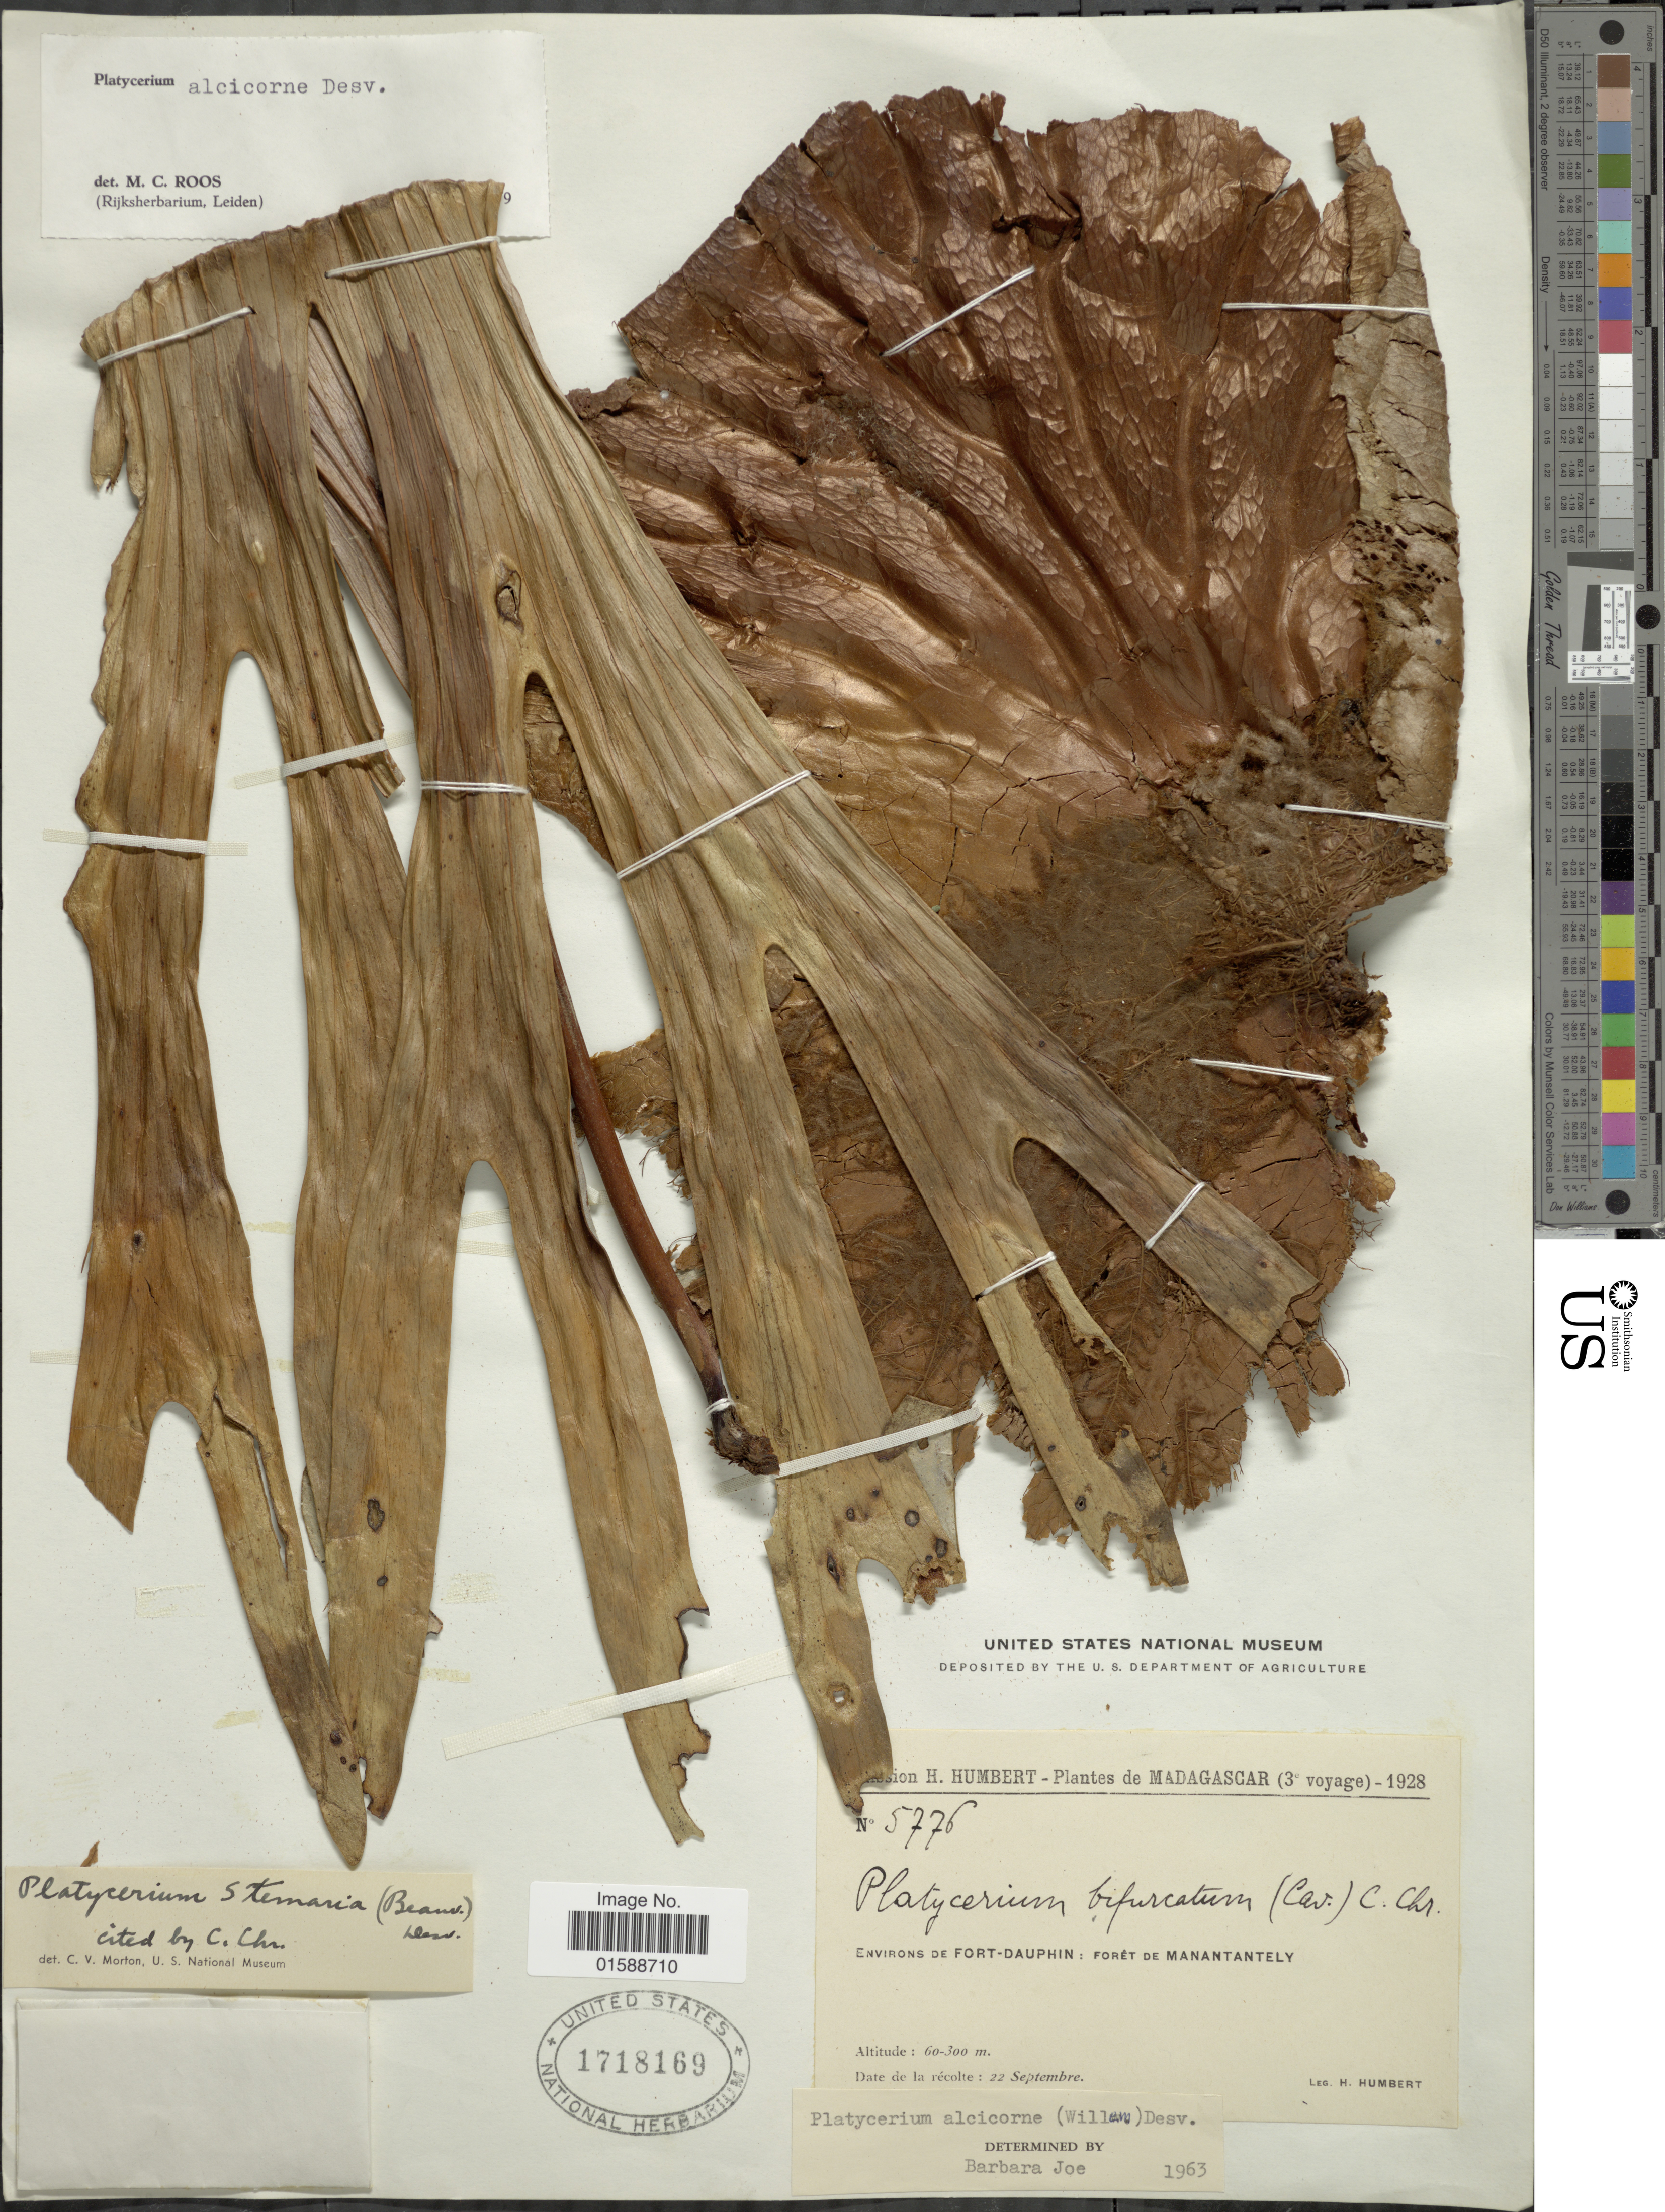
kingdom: Plantae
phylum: Tracheophyta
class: Polypodiopsida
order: Polypodiales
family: Polypodiaceae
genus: Platycerium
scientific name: Platycerium stemaria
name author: (P. Beauv.) Desv.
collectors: H. Humbert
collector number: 5776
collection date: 1928-09-22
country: Madagascar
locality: Environs de Fort-Dauphin: Forêt de Manantantely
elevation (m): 60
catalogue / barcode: US 1718169